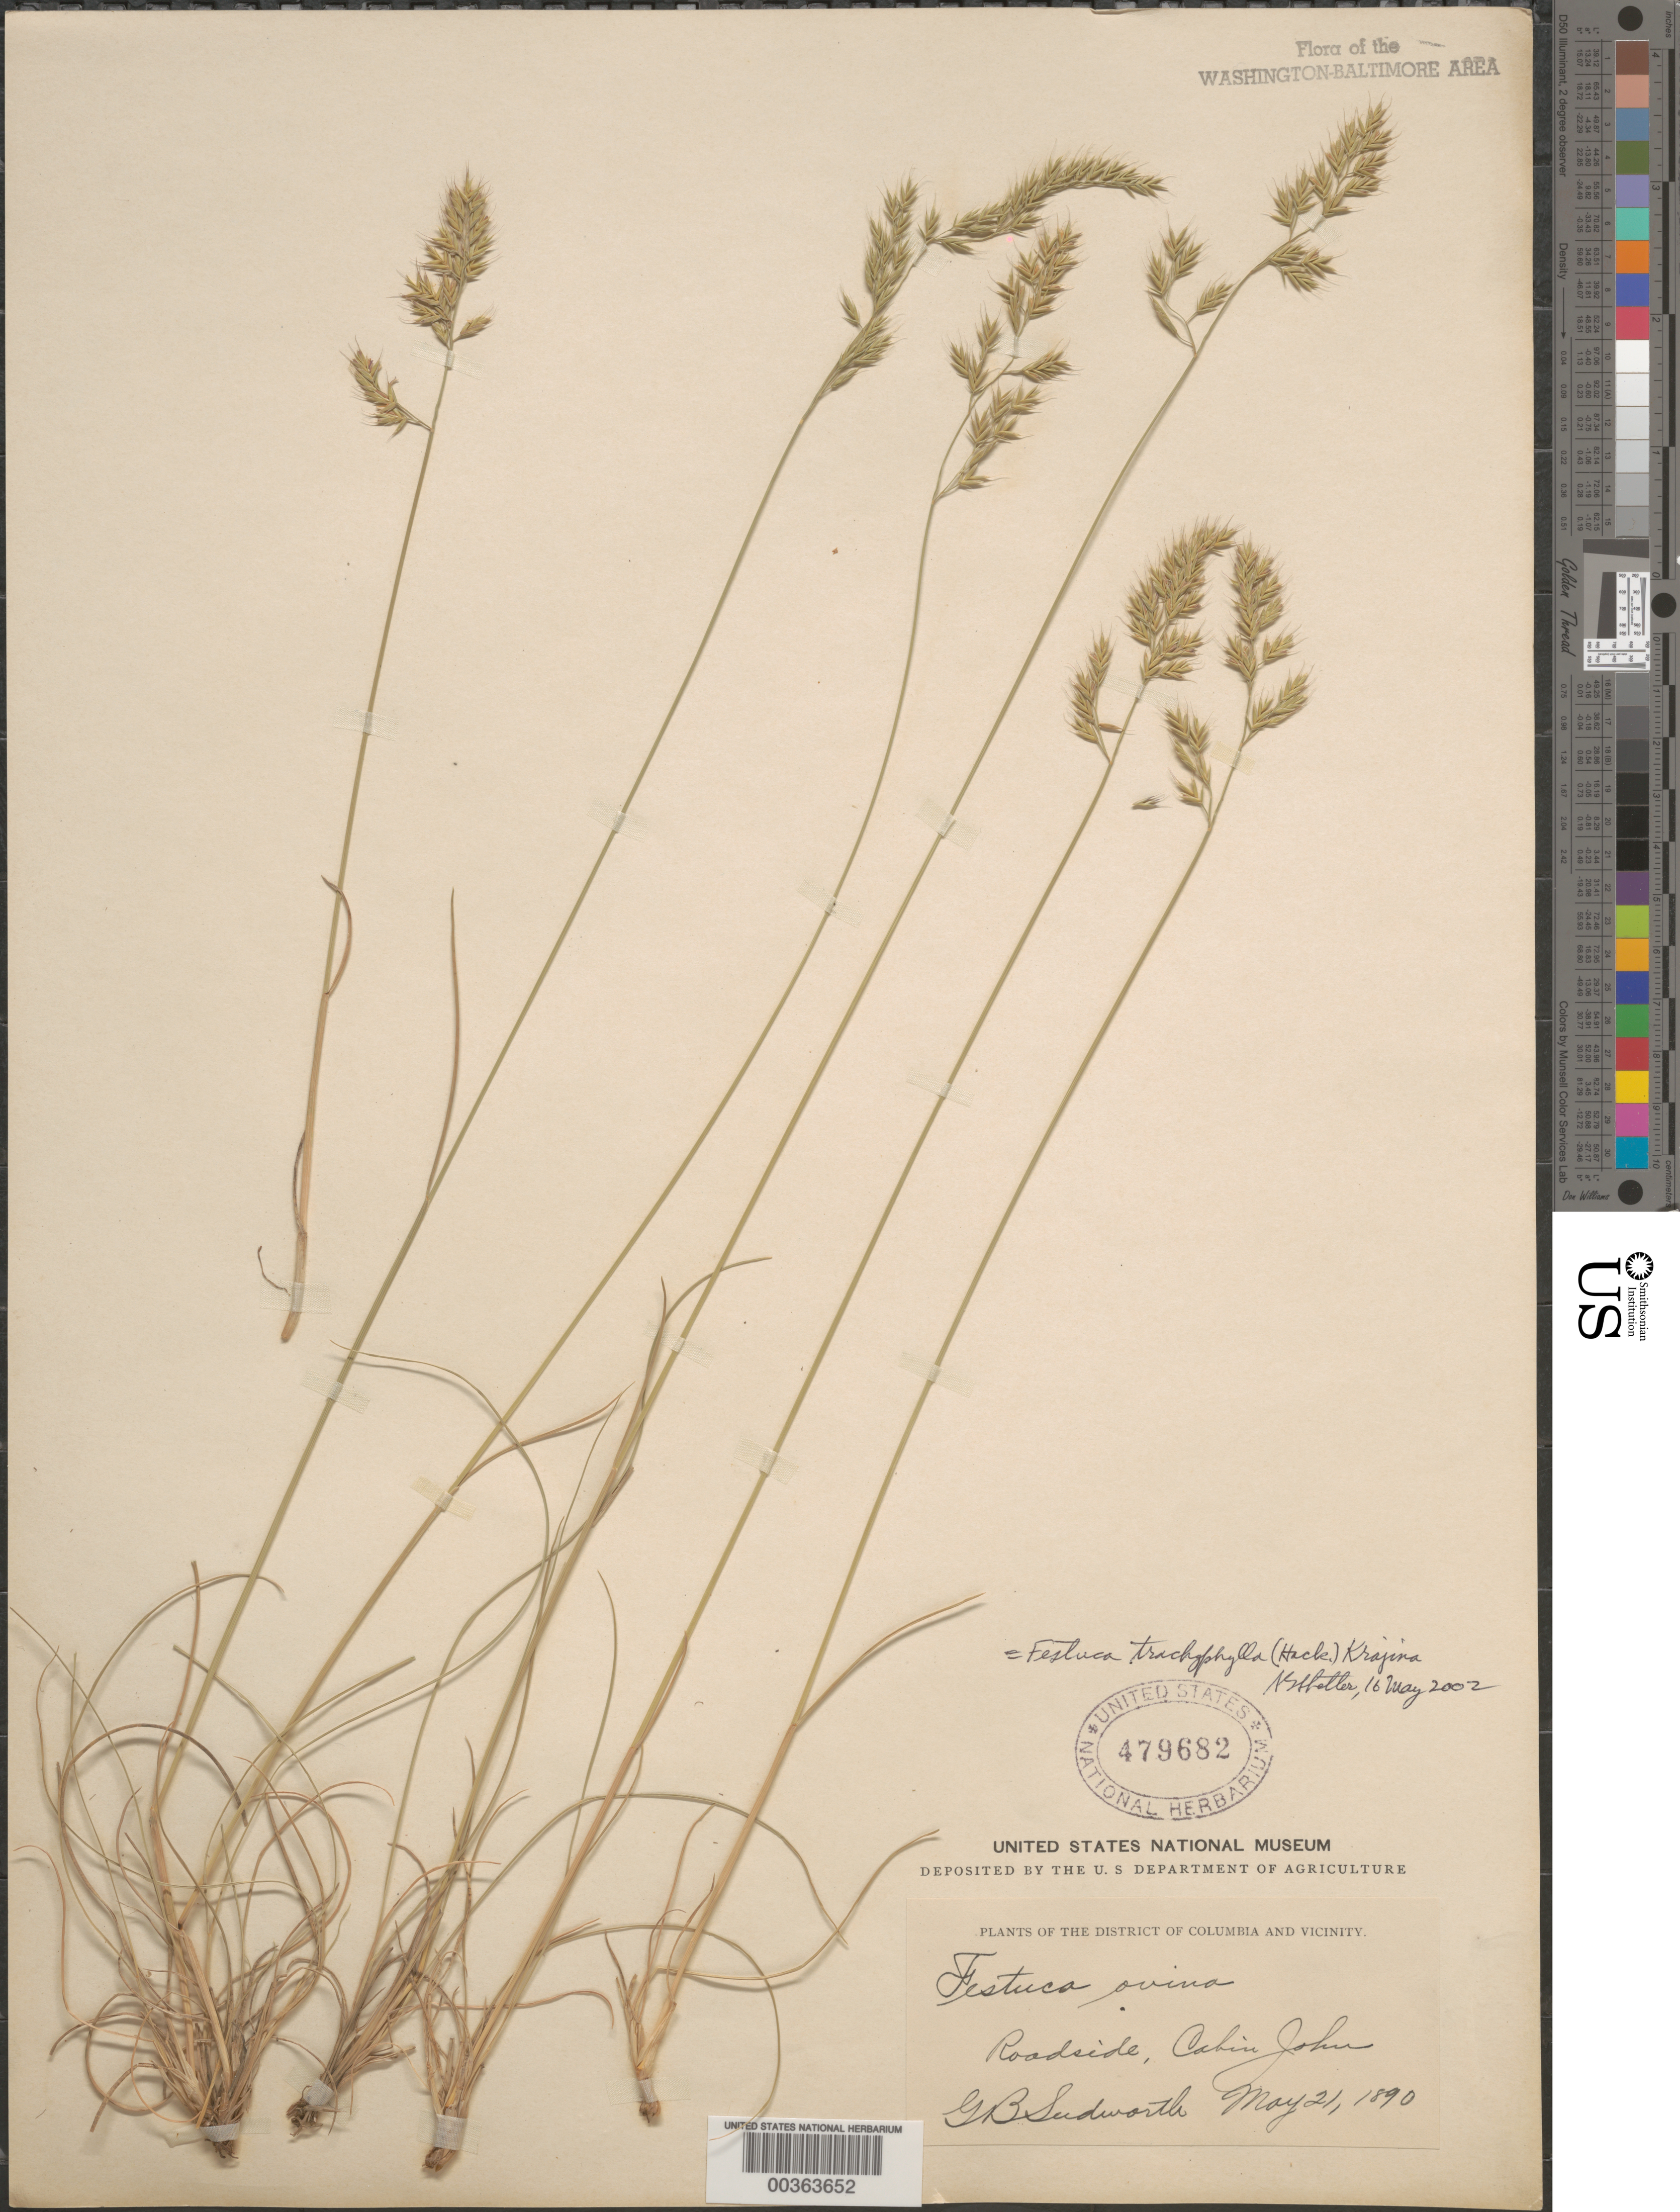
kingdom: Plantae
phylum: Tracheophyta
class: Liliopsida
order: Poales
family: Poaceae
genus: Festuca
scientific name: Festuca trachyphylla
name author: (Hack.) Krajina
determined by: Shetler, Stanwyn G., (US), NMNH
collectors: G. B. Sudworth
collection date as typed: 21 May 1890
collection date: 1890-05-21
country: United States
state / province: Maryland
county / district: Montgomery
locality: Cabin John C. & O. Canal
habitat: Roadside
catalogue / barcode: US 479682